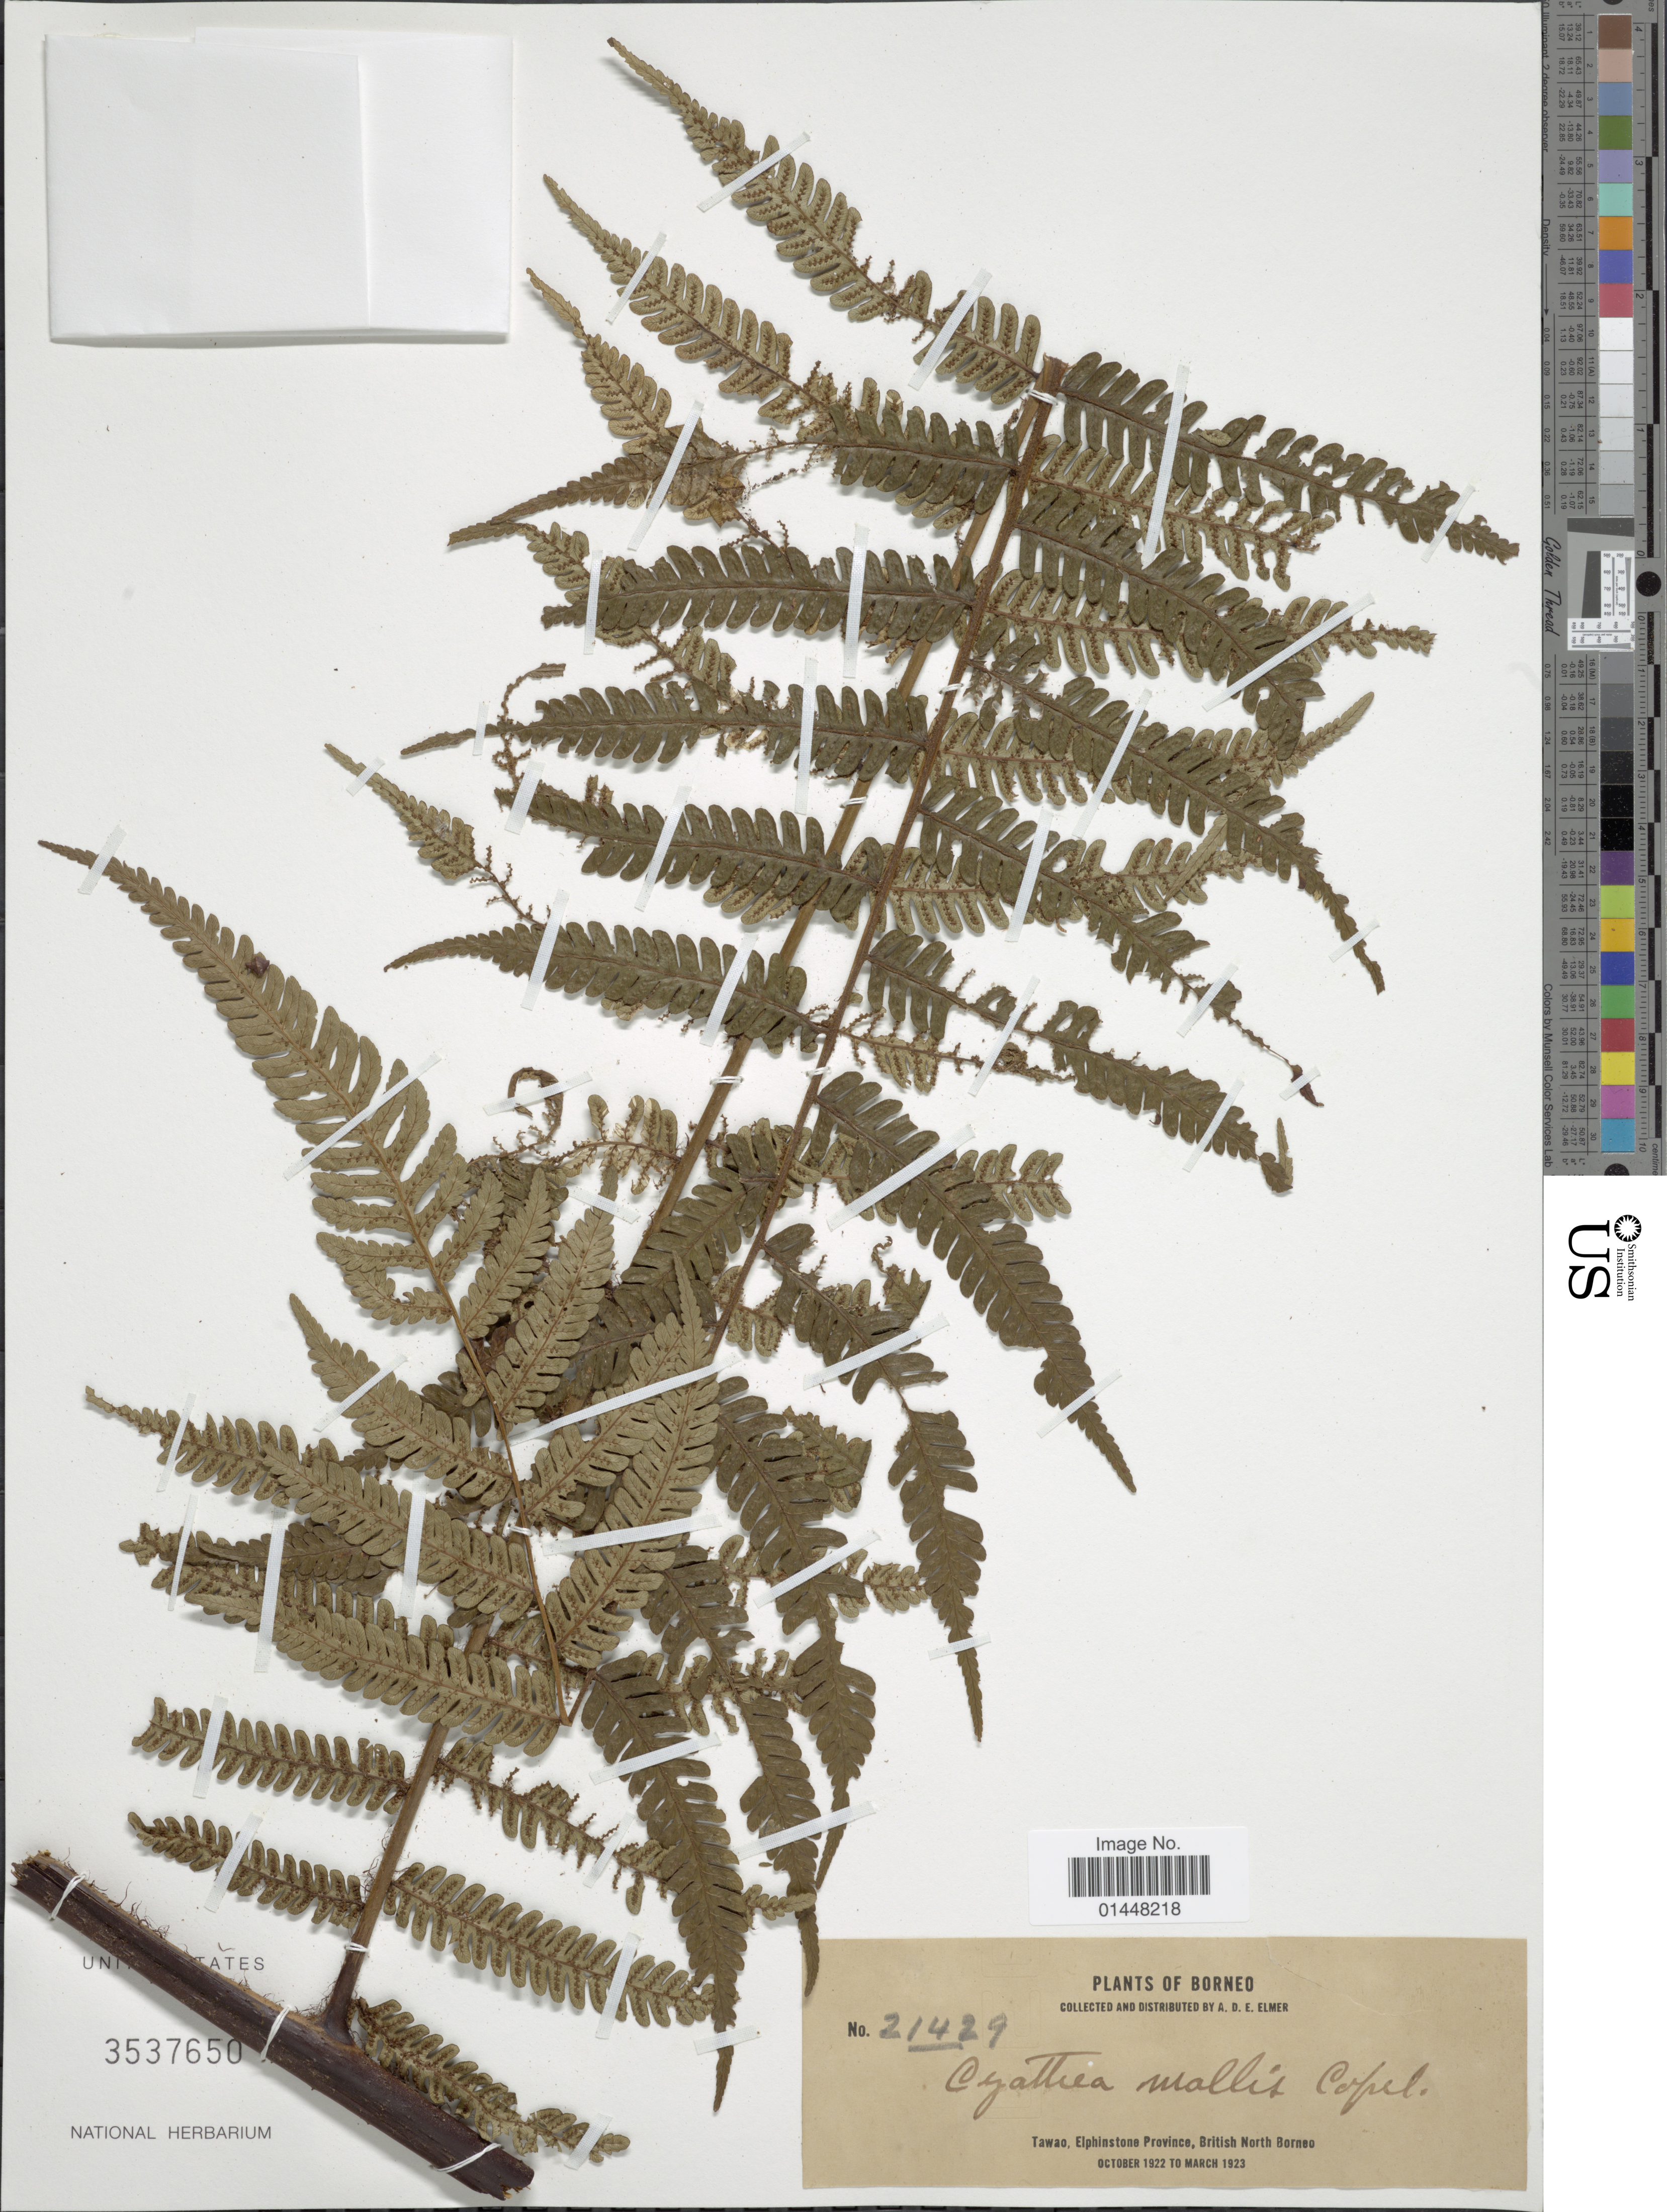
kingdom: Plantae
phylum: Tracheophyta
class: Polypodiopsida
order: Cyatheales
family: Cyatheaceae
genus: Gymnosphaera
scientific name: Gymnosphaera mollis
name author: (Copel.) Copel.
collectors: A. D. E. Elmer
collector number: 21429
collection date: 1922-10/1923-03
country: Malaysia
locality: Borneo. Tawao. Elphinstone Province. British North Borneo.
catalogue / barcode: US 3537650